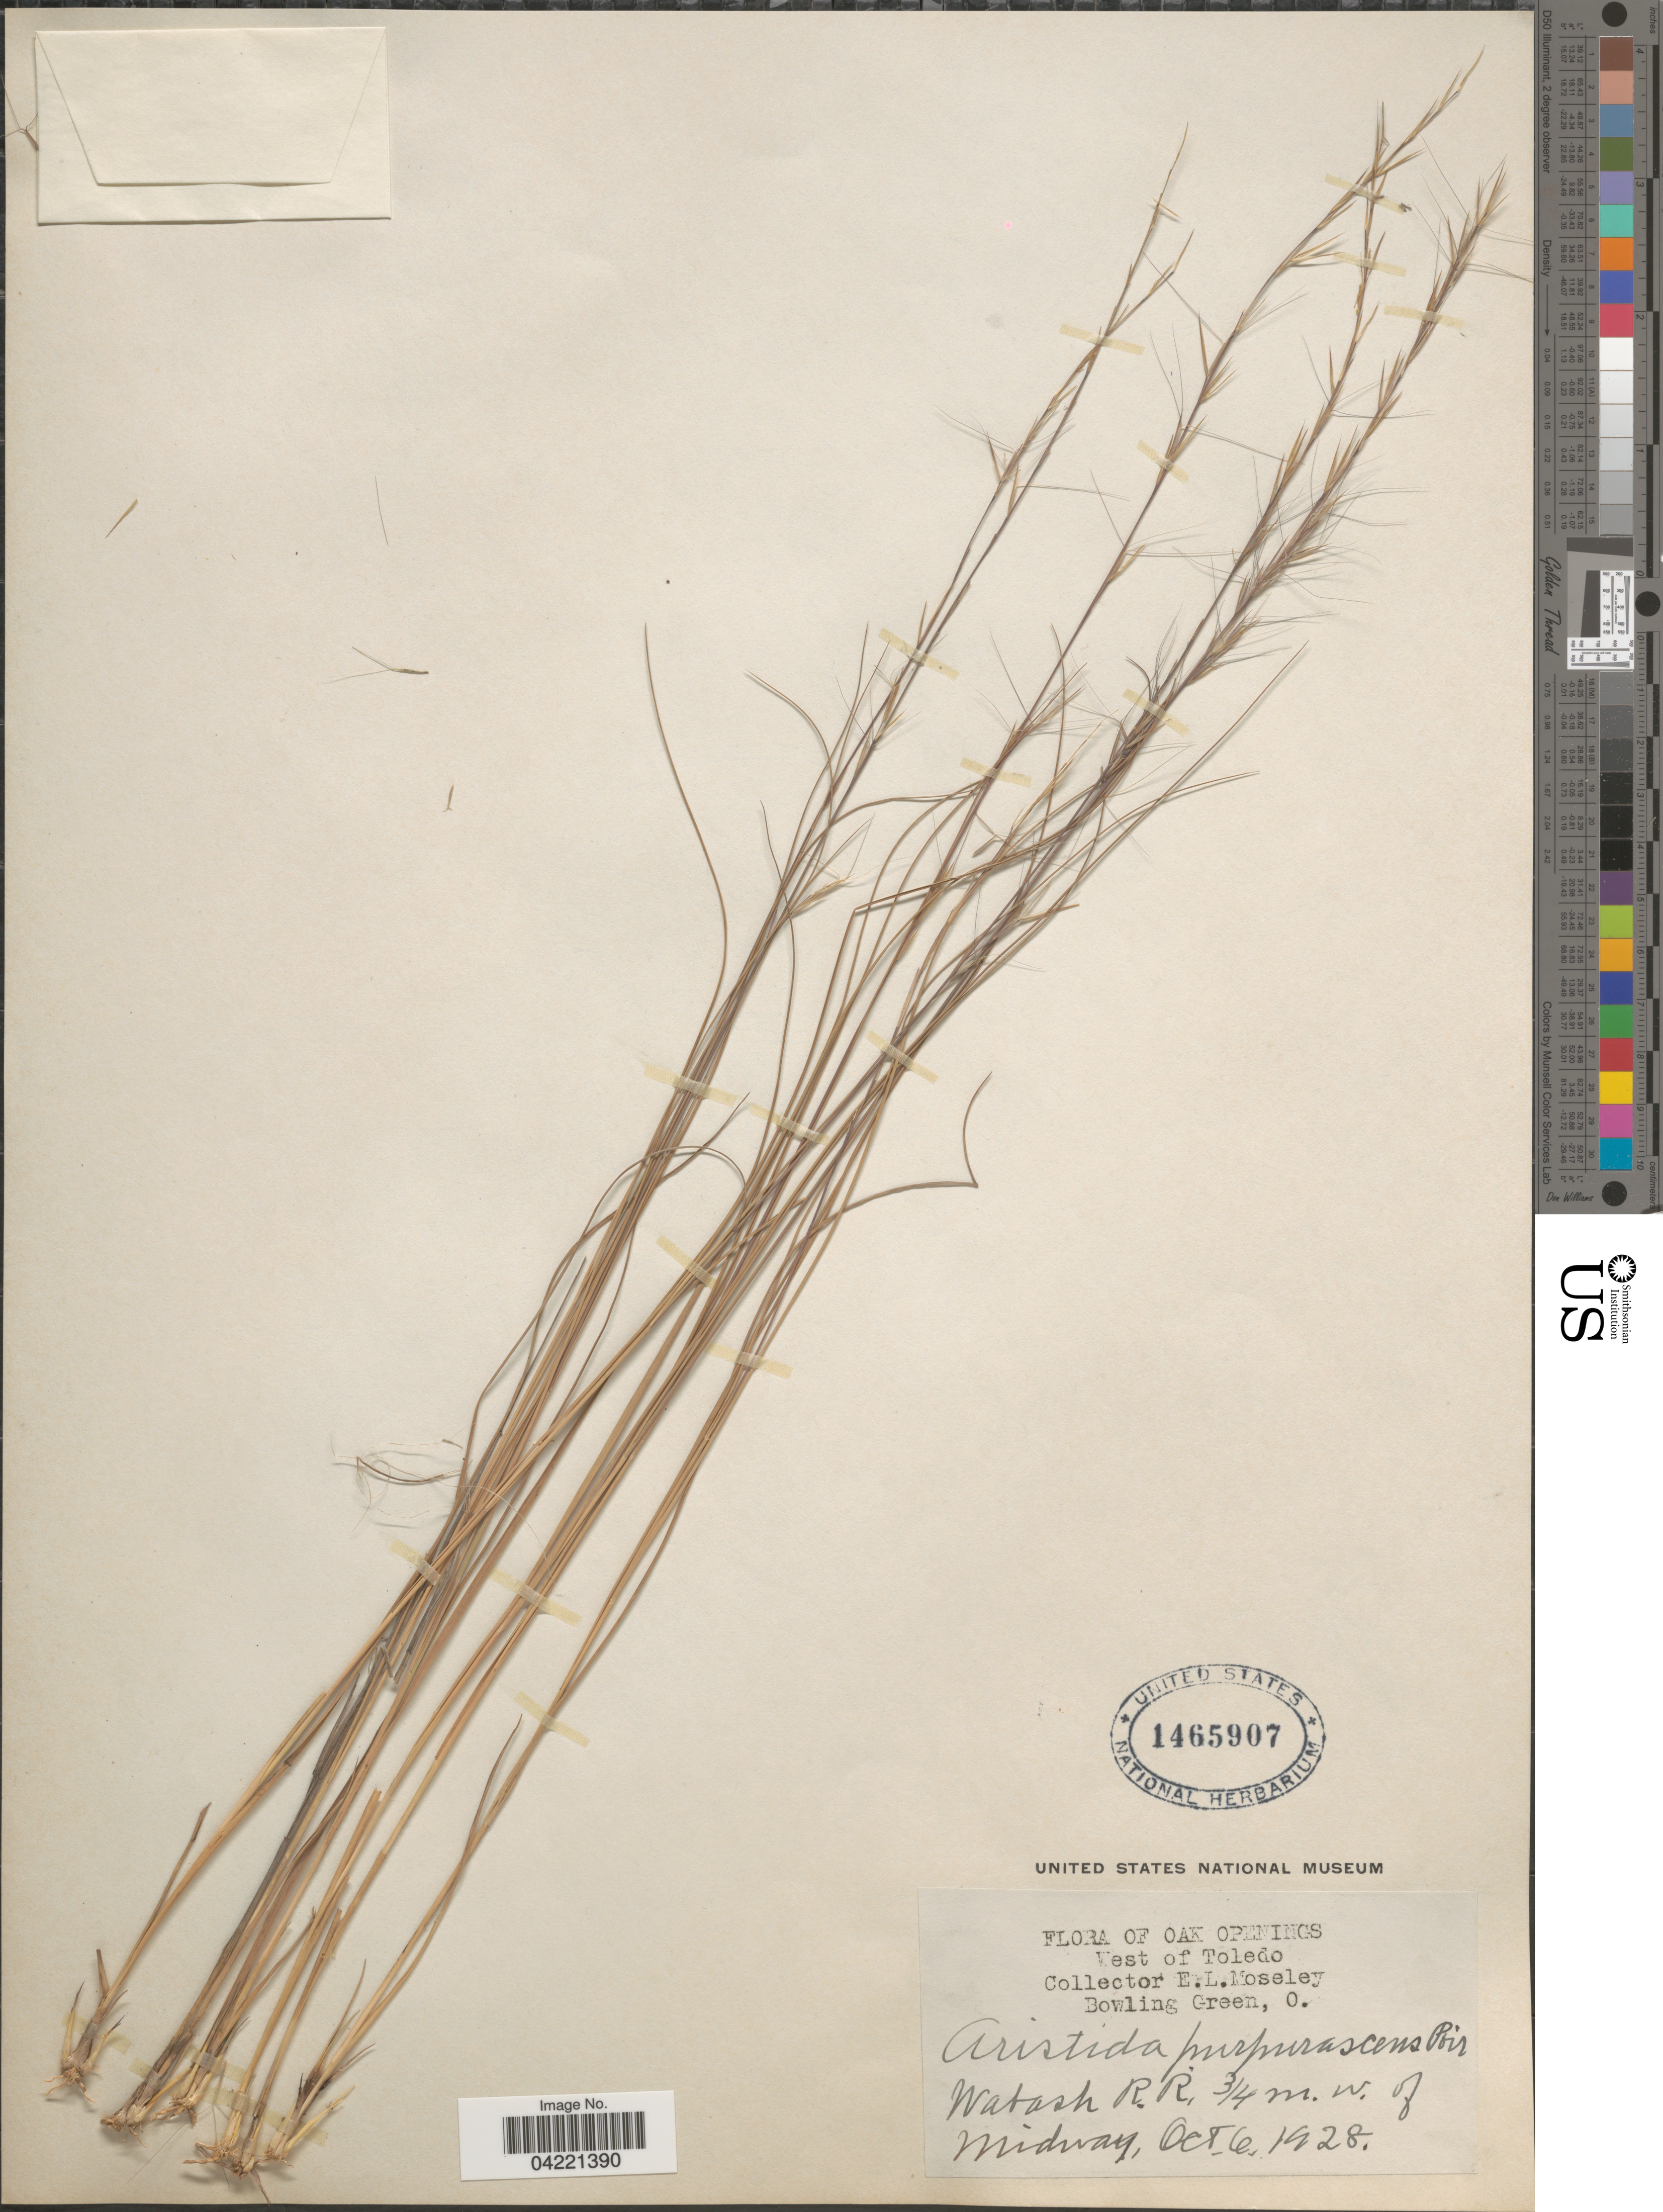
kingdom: Plantae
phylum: Tracheophyta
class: Liliopsida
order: Poales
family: Poaceae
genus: Aristida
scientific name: Aristida purpurascens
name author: Poir.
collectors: E. Moseley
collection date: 1928-10-06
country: United States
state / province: Ohio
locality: Oak Openings. West of Toledo. Watash R.R. 3/4 m. W. of Midway.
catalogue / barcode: US 1465907